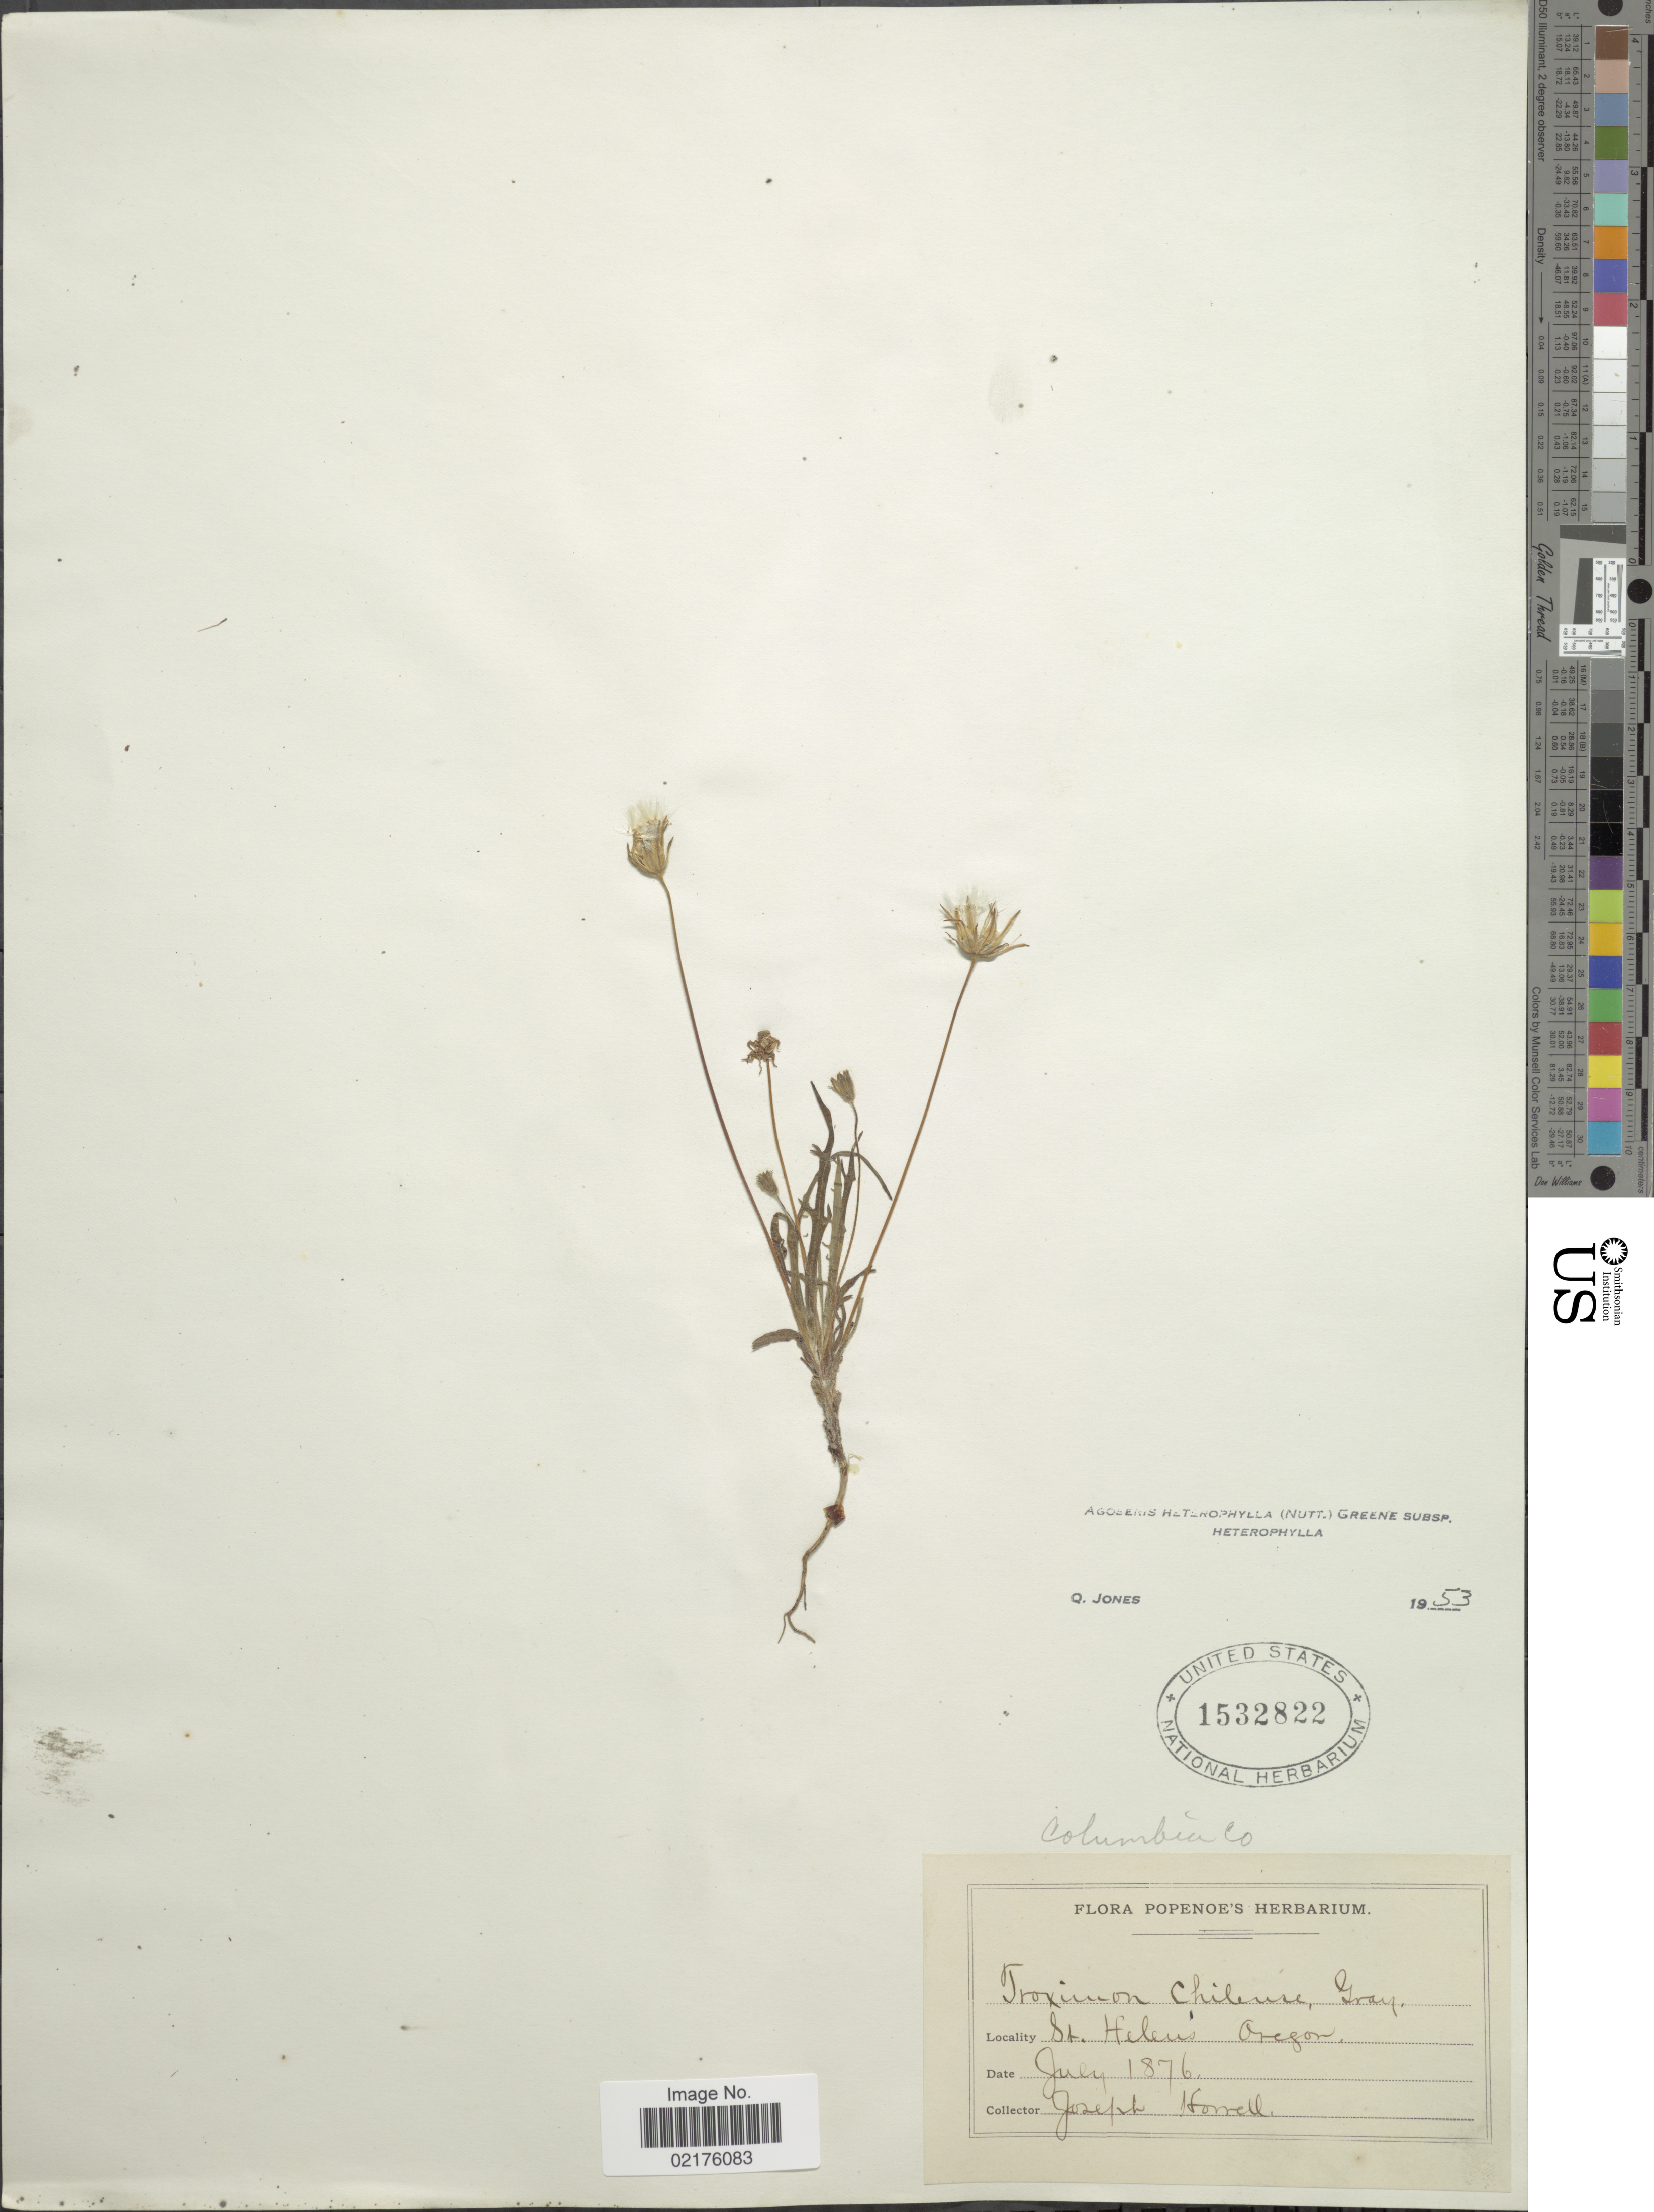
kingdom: Plantae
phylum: Tracheophyta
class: Magnoliopsida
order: Asterales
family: Asteraceae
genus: Agoseris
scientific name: Agoseris heterophylla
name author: (Nutt.) Greene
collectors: J. Howell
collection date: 1876-07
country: United States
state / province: Oregon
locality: St. Helen's, Oregon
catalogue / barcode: US 1532822